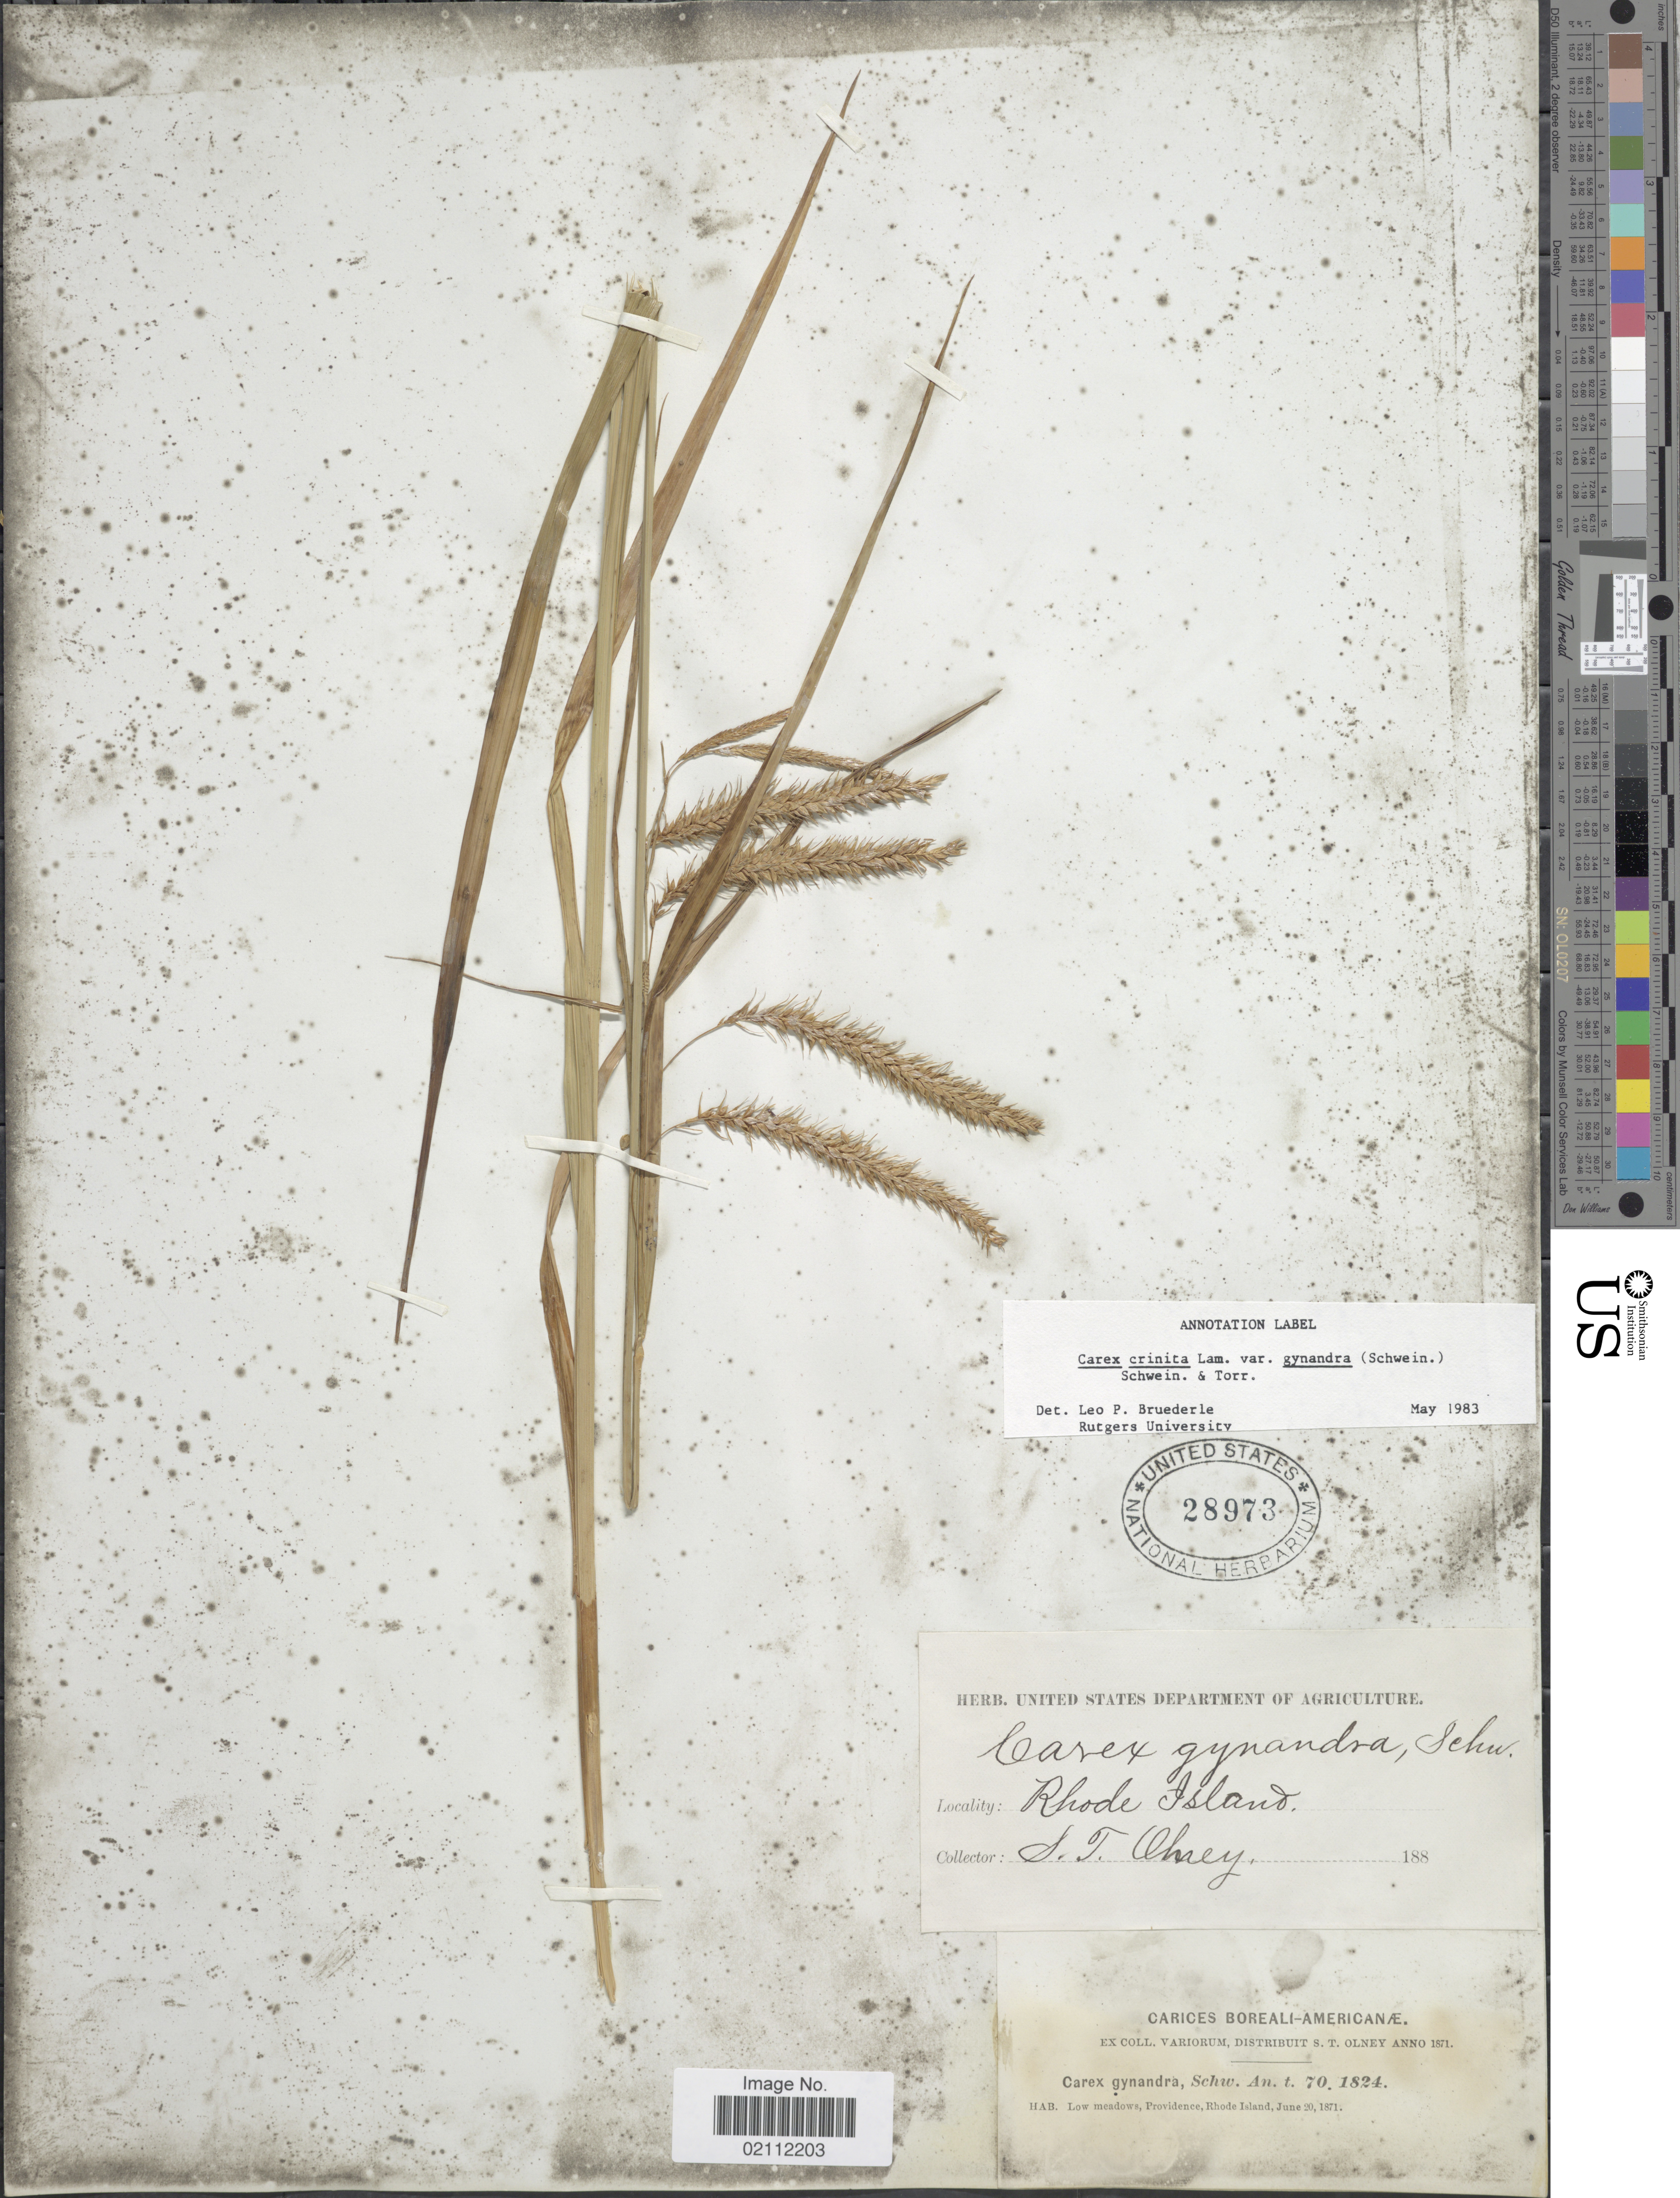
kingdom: Plantae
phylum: Tracheophyta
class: Liliopsida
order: Poales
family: Cyperaceae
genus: Carex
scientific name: Carex gynandra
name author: Schwein.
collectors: S. Olney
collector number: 1824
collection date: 1871-06-20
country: United States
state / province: Rhode Island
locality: Providence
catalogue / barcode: US 28973